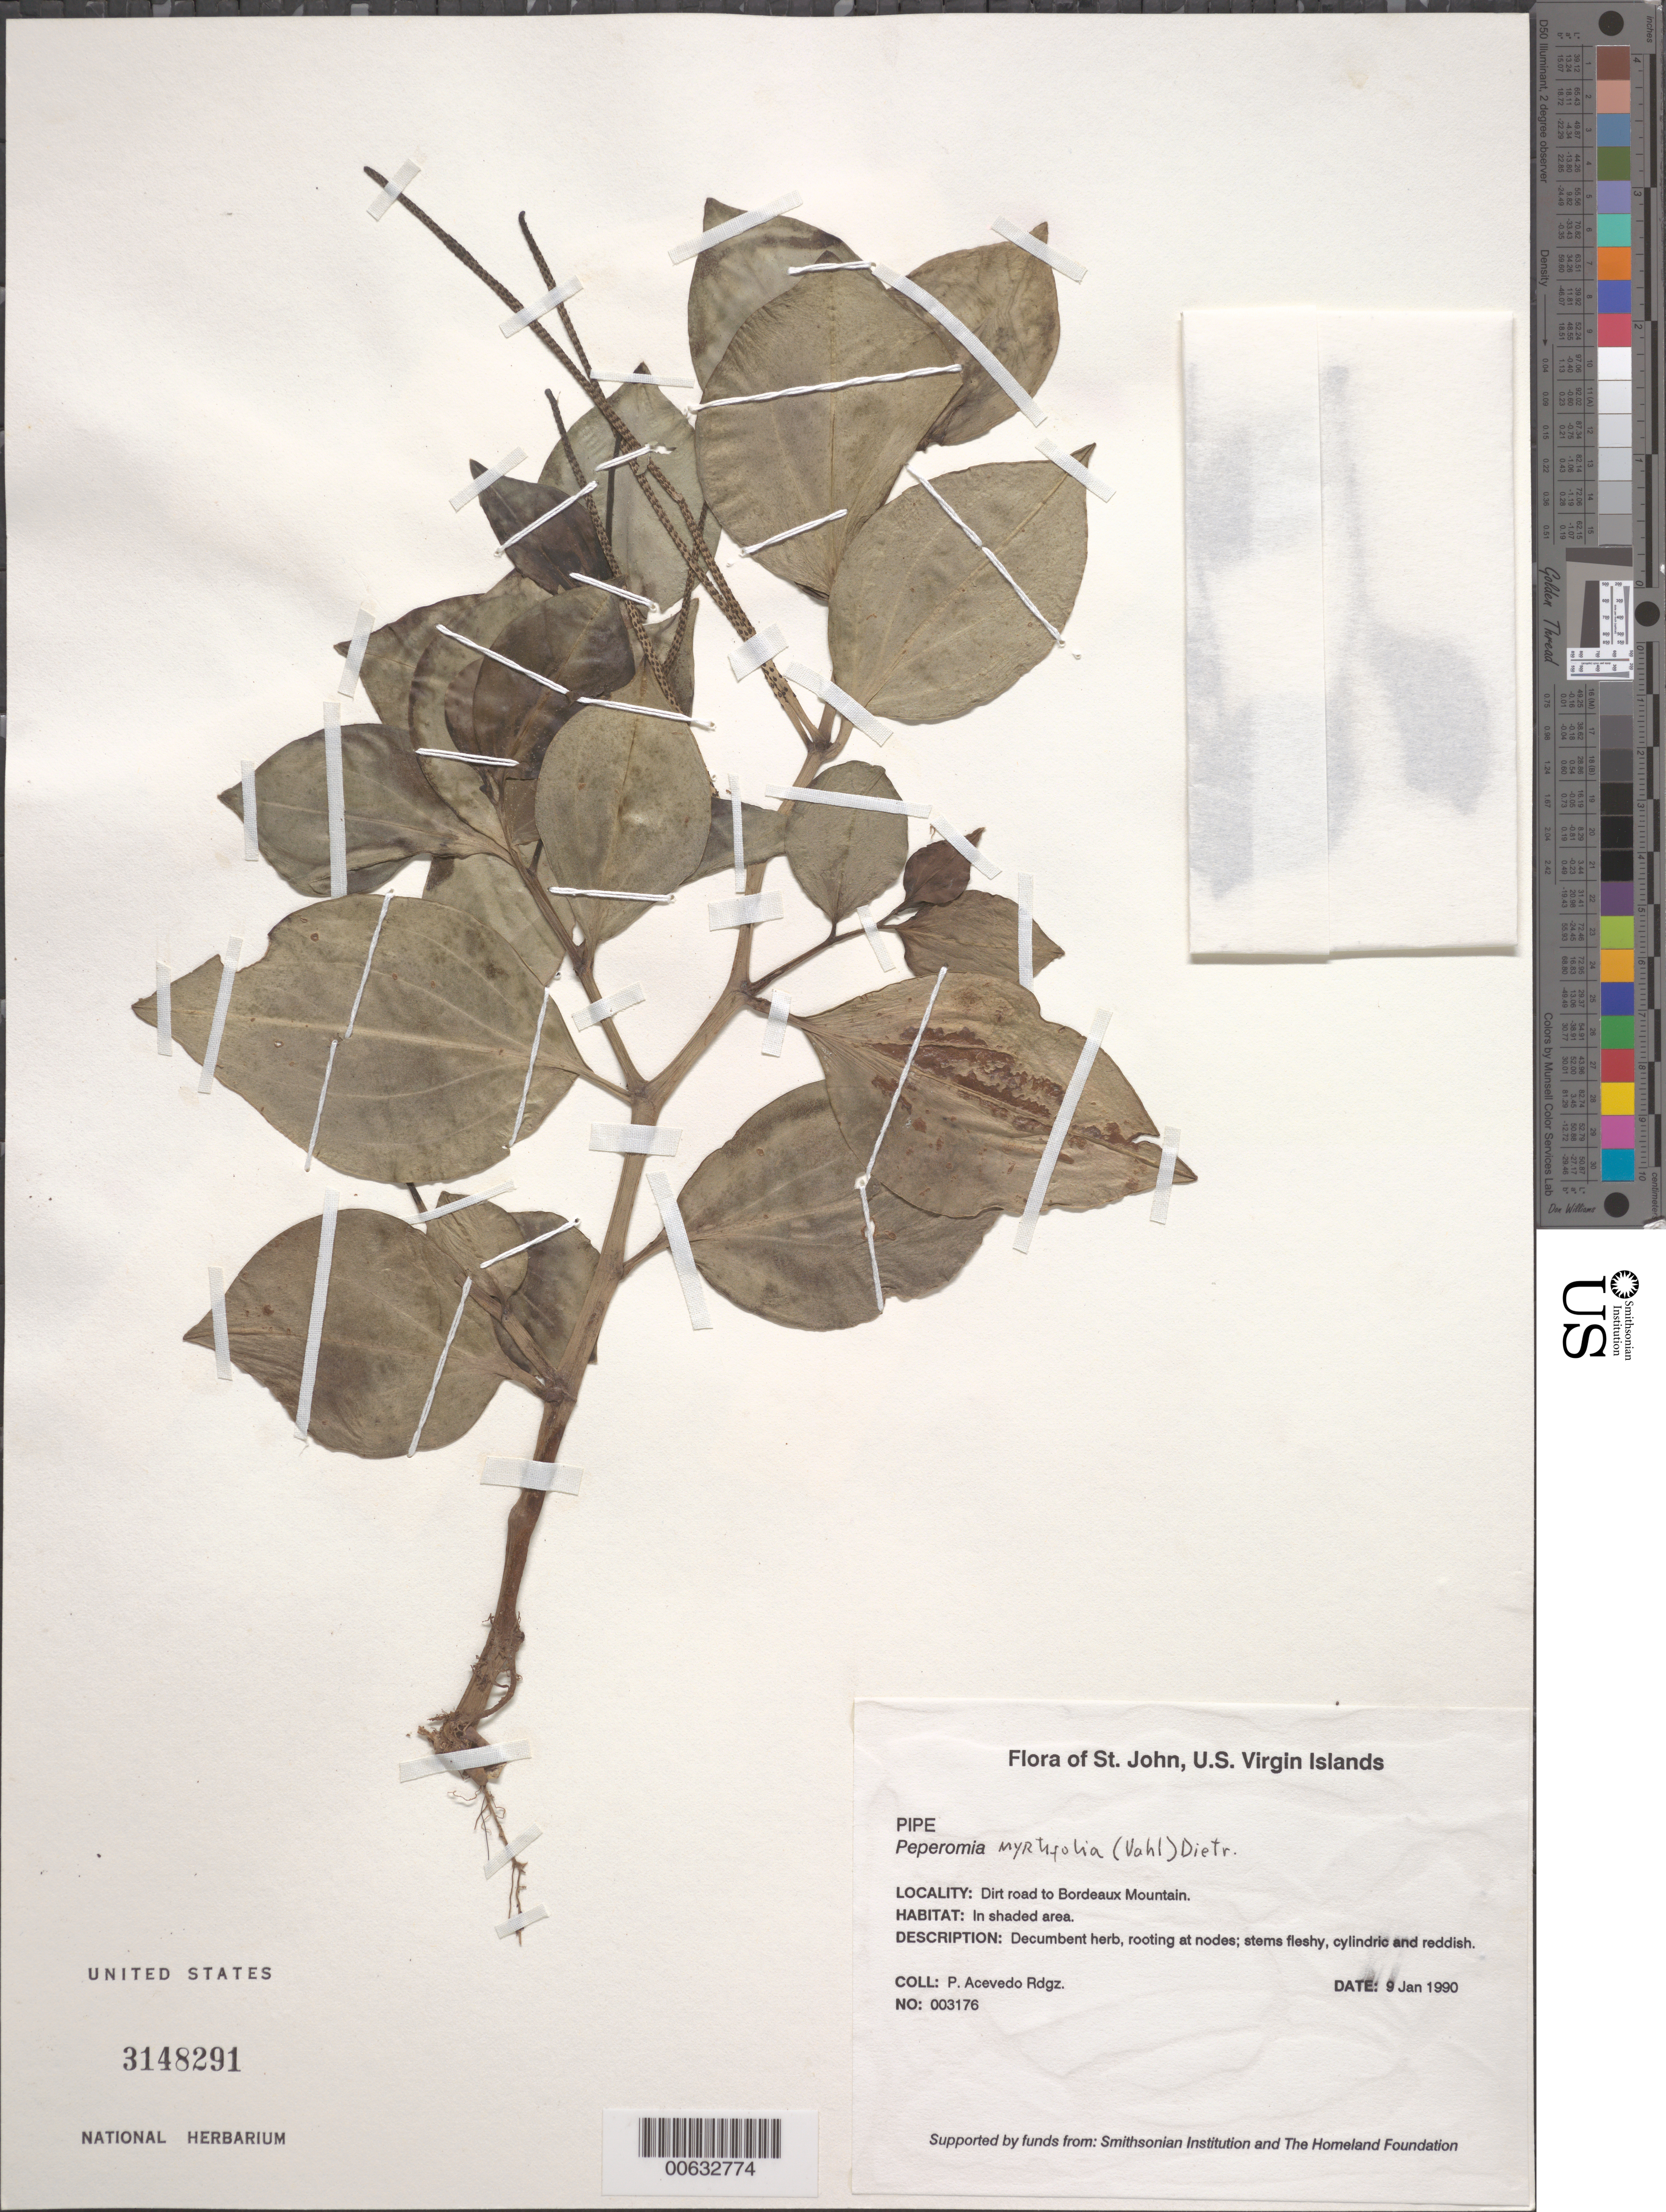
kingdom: Plantae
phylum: Tracheophyta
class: Magnoliopsida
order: Piperales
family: Piperaceae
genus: Peperomia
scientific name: Peperomia myrtifolia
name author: (Vahl) A. Dietr.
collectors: P. Acevedo-Rodr.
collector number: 003176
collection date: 1990-01-09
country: U.S. Virgin Islands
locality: St. John. Dirt road to Bordeaux Mountain.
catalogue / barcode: US 3148291